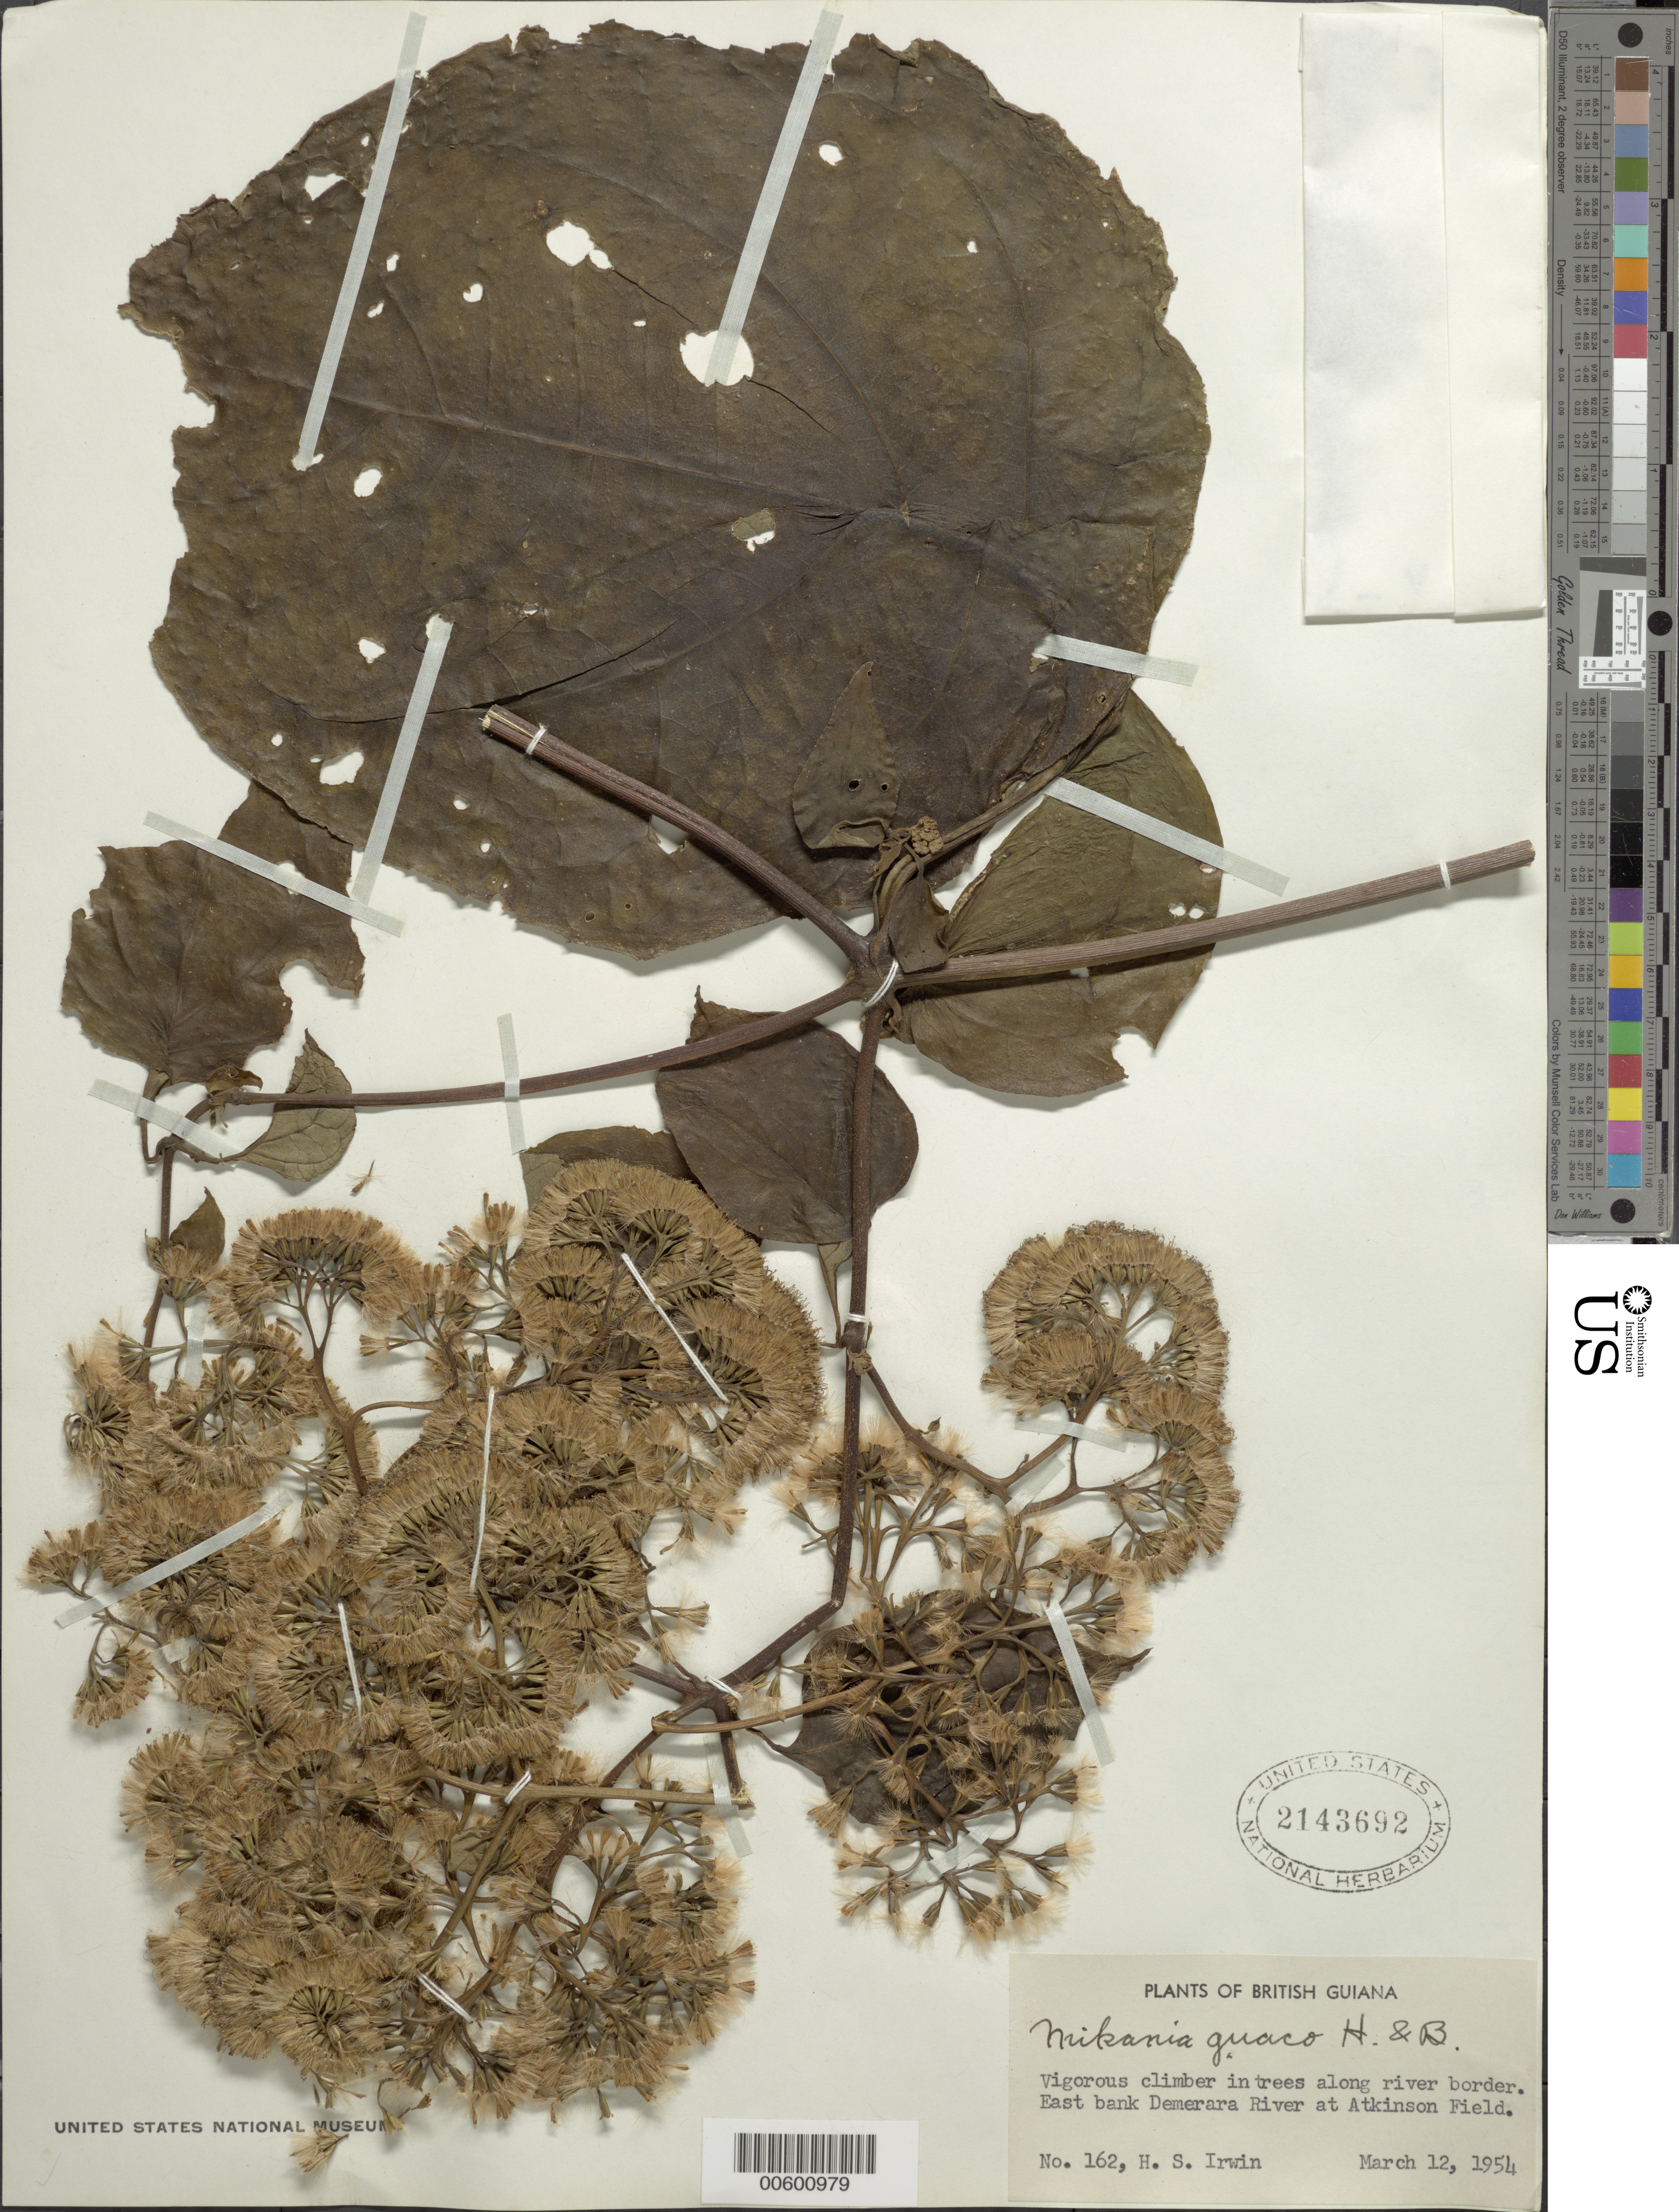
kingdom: Plantae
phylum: Tracheophyta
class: Magnoliopsida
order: Asterales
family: Asteraceae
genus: Mikania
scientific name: Mikania guaco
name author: Humb. & Bonpl.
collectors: H. Irwin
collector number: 162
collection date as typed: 12-Mar-54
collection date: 1954-03-12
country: Guyana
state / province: Demerara-Mahaica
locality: Atkinson Field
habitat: In trees along river border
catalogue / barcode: US 2143692